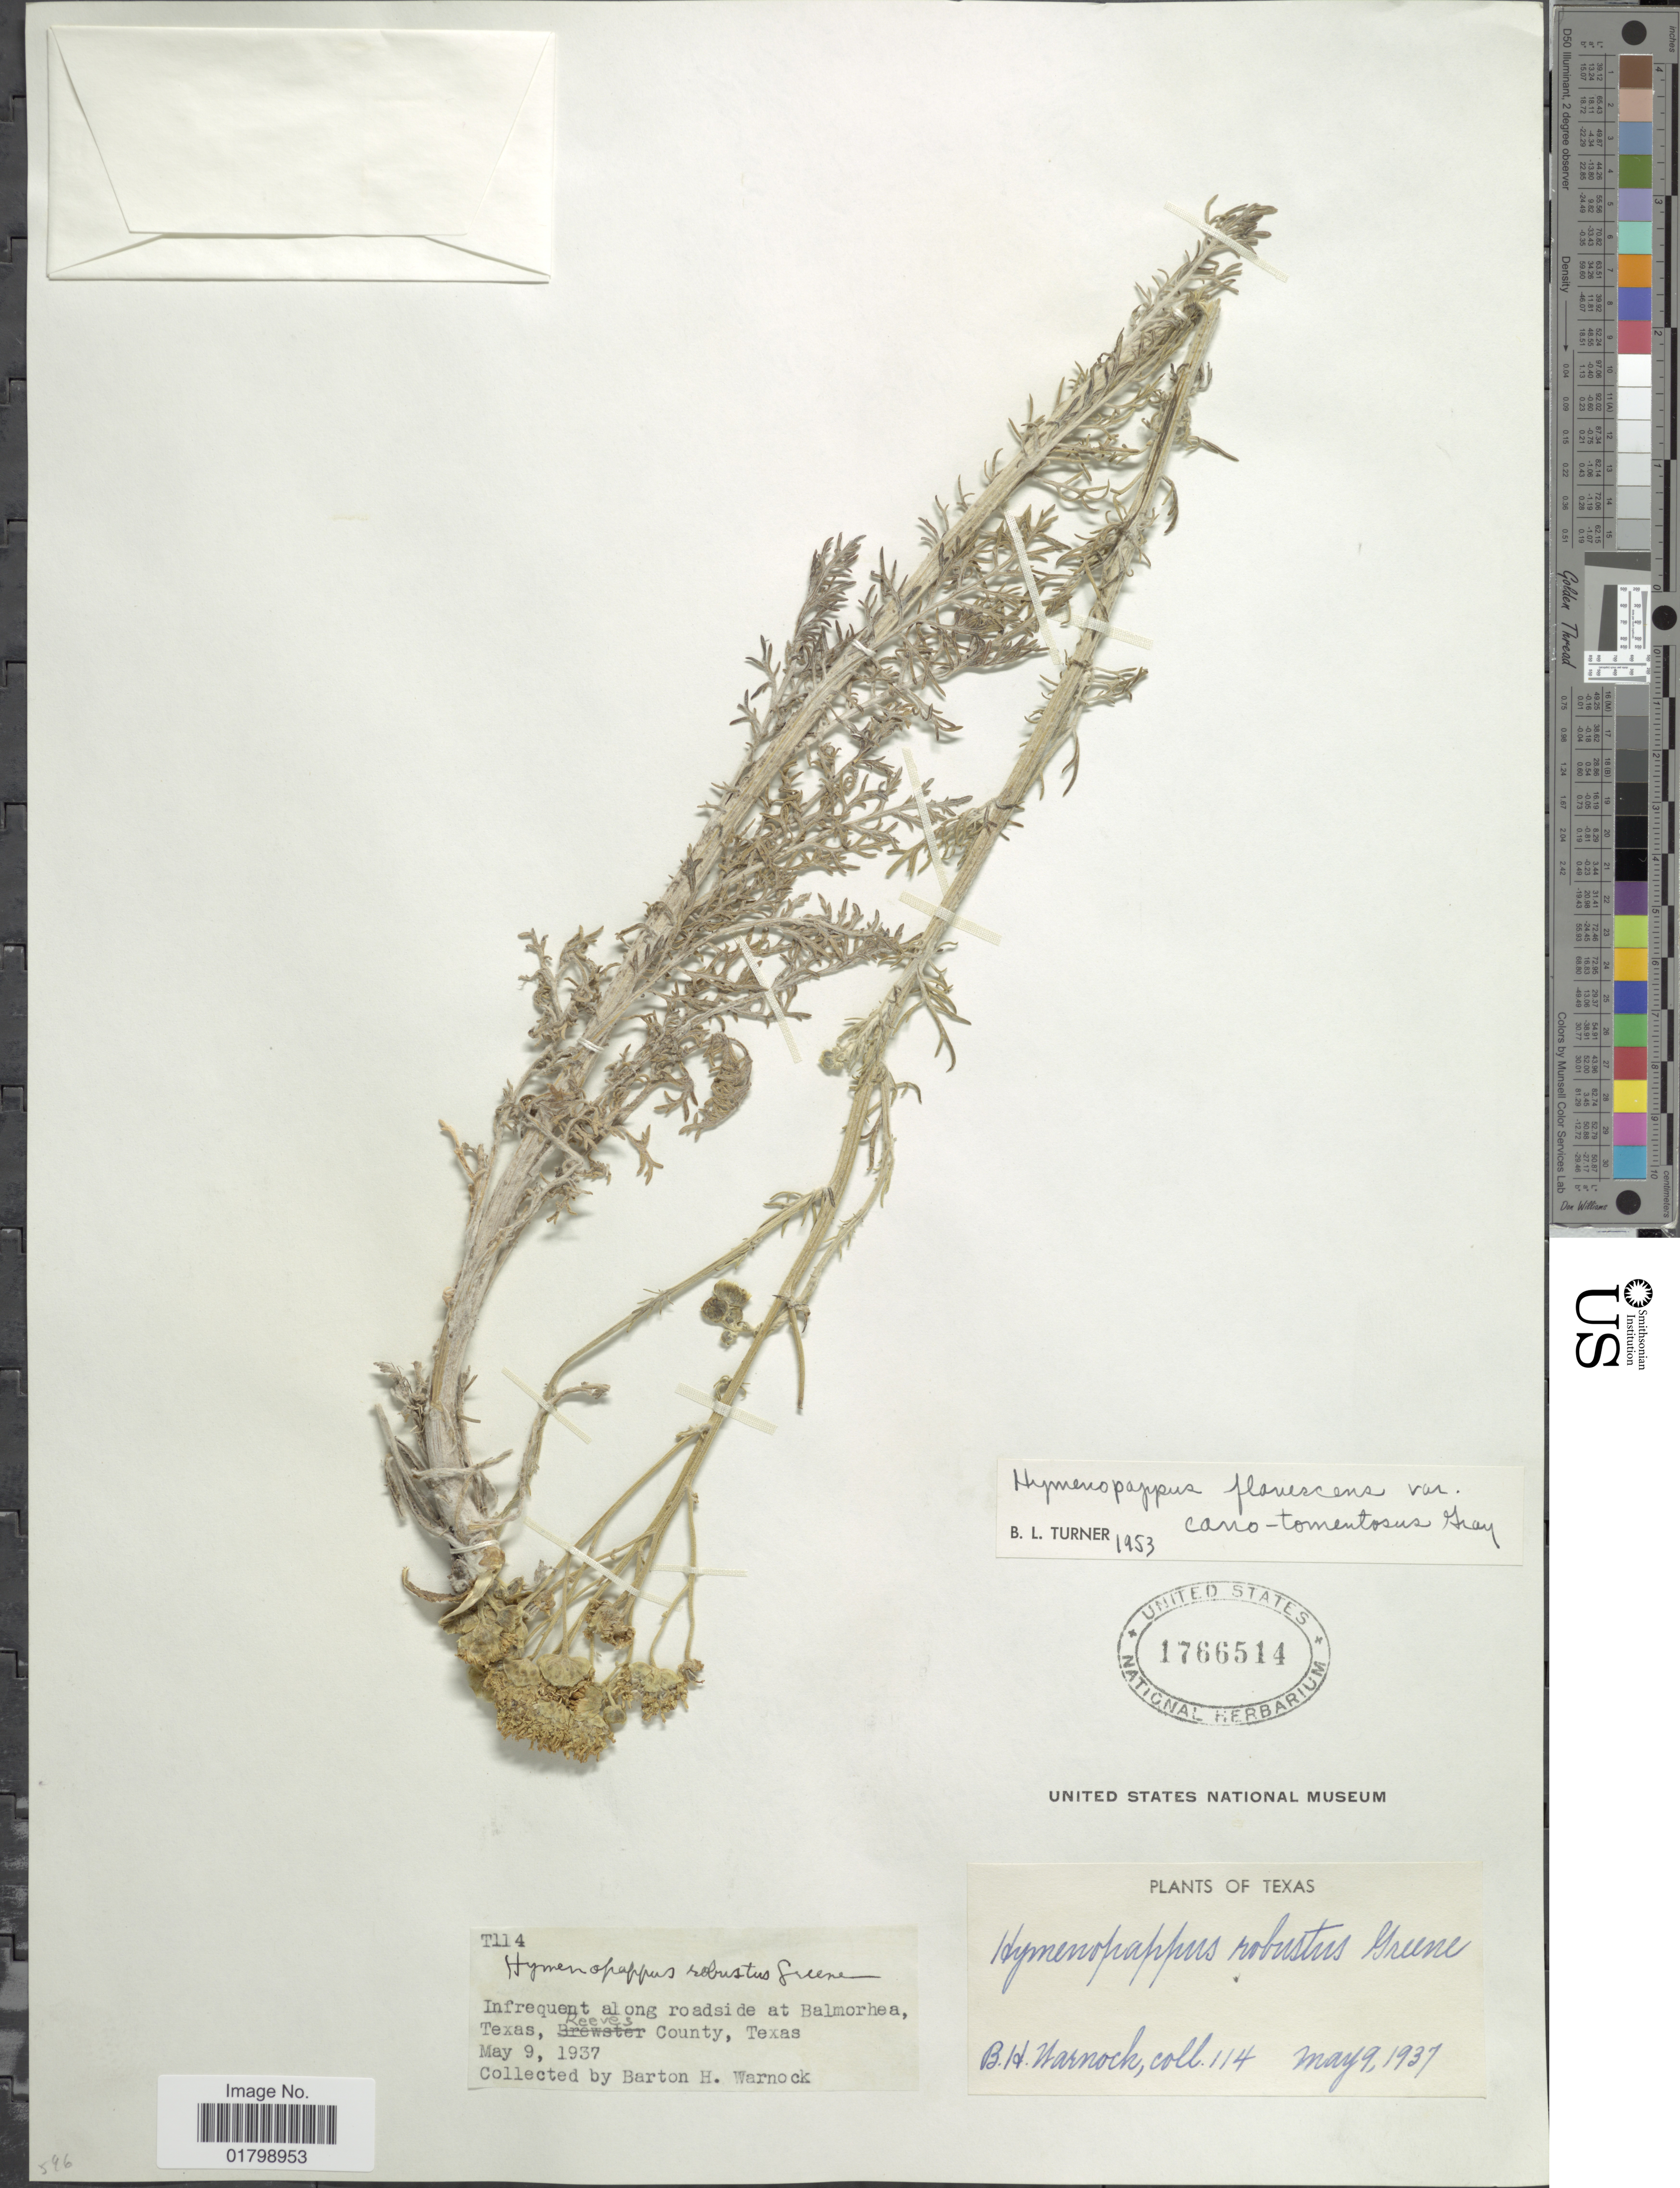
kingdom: Plantae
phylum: Tracheophyta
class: Magnoliopsida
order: Asterales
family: Asteraceae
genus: Hymenopappus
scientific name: Hymenopappus flavescens var. canotomentosus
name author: A. Gray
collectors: B. H. Warnock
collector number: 114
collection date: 1937-05-09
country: United States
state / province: Texas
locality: Infrequent along roadside at Balmorhea, Texas, Reeves County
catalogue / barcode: US 1766514